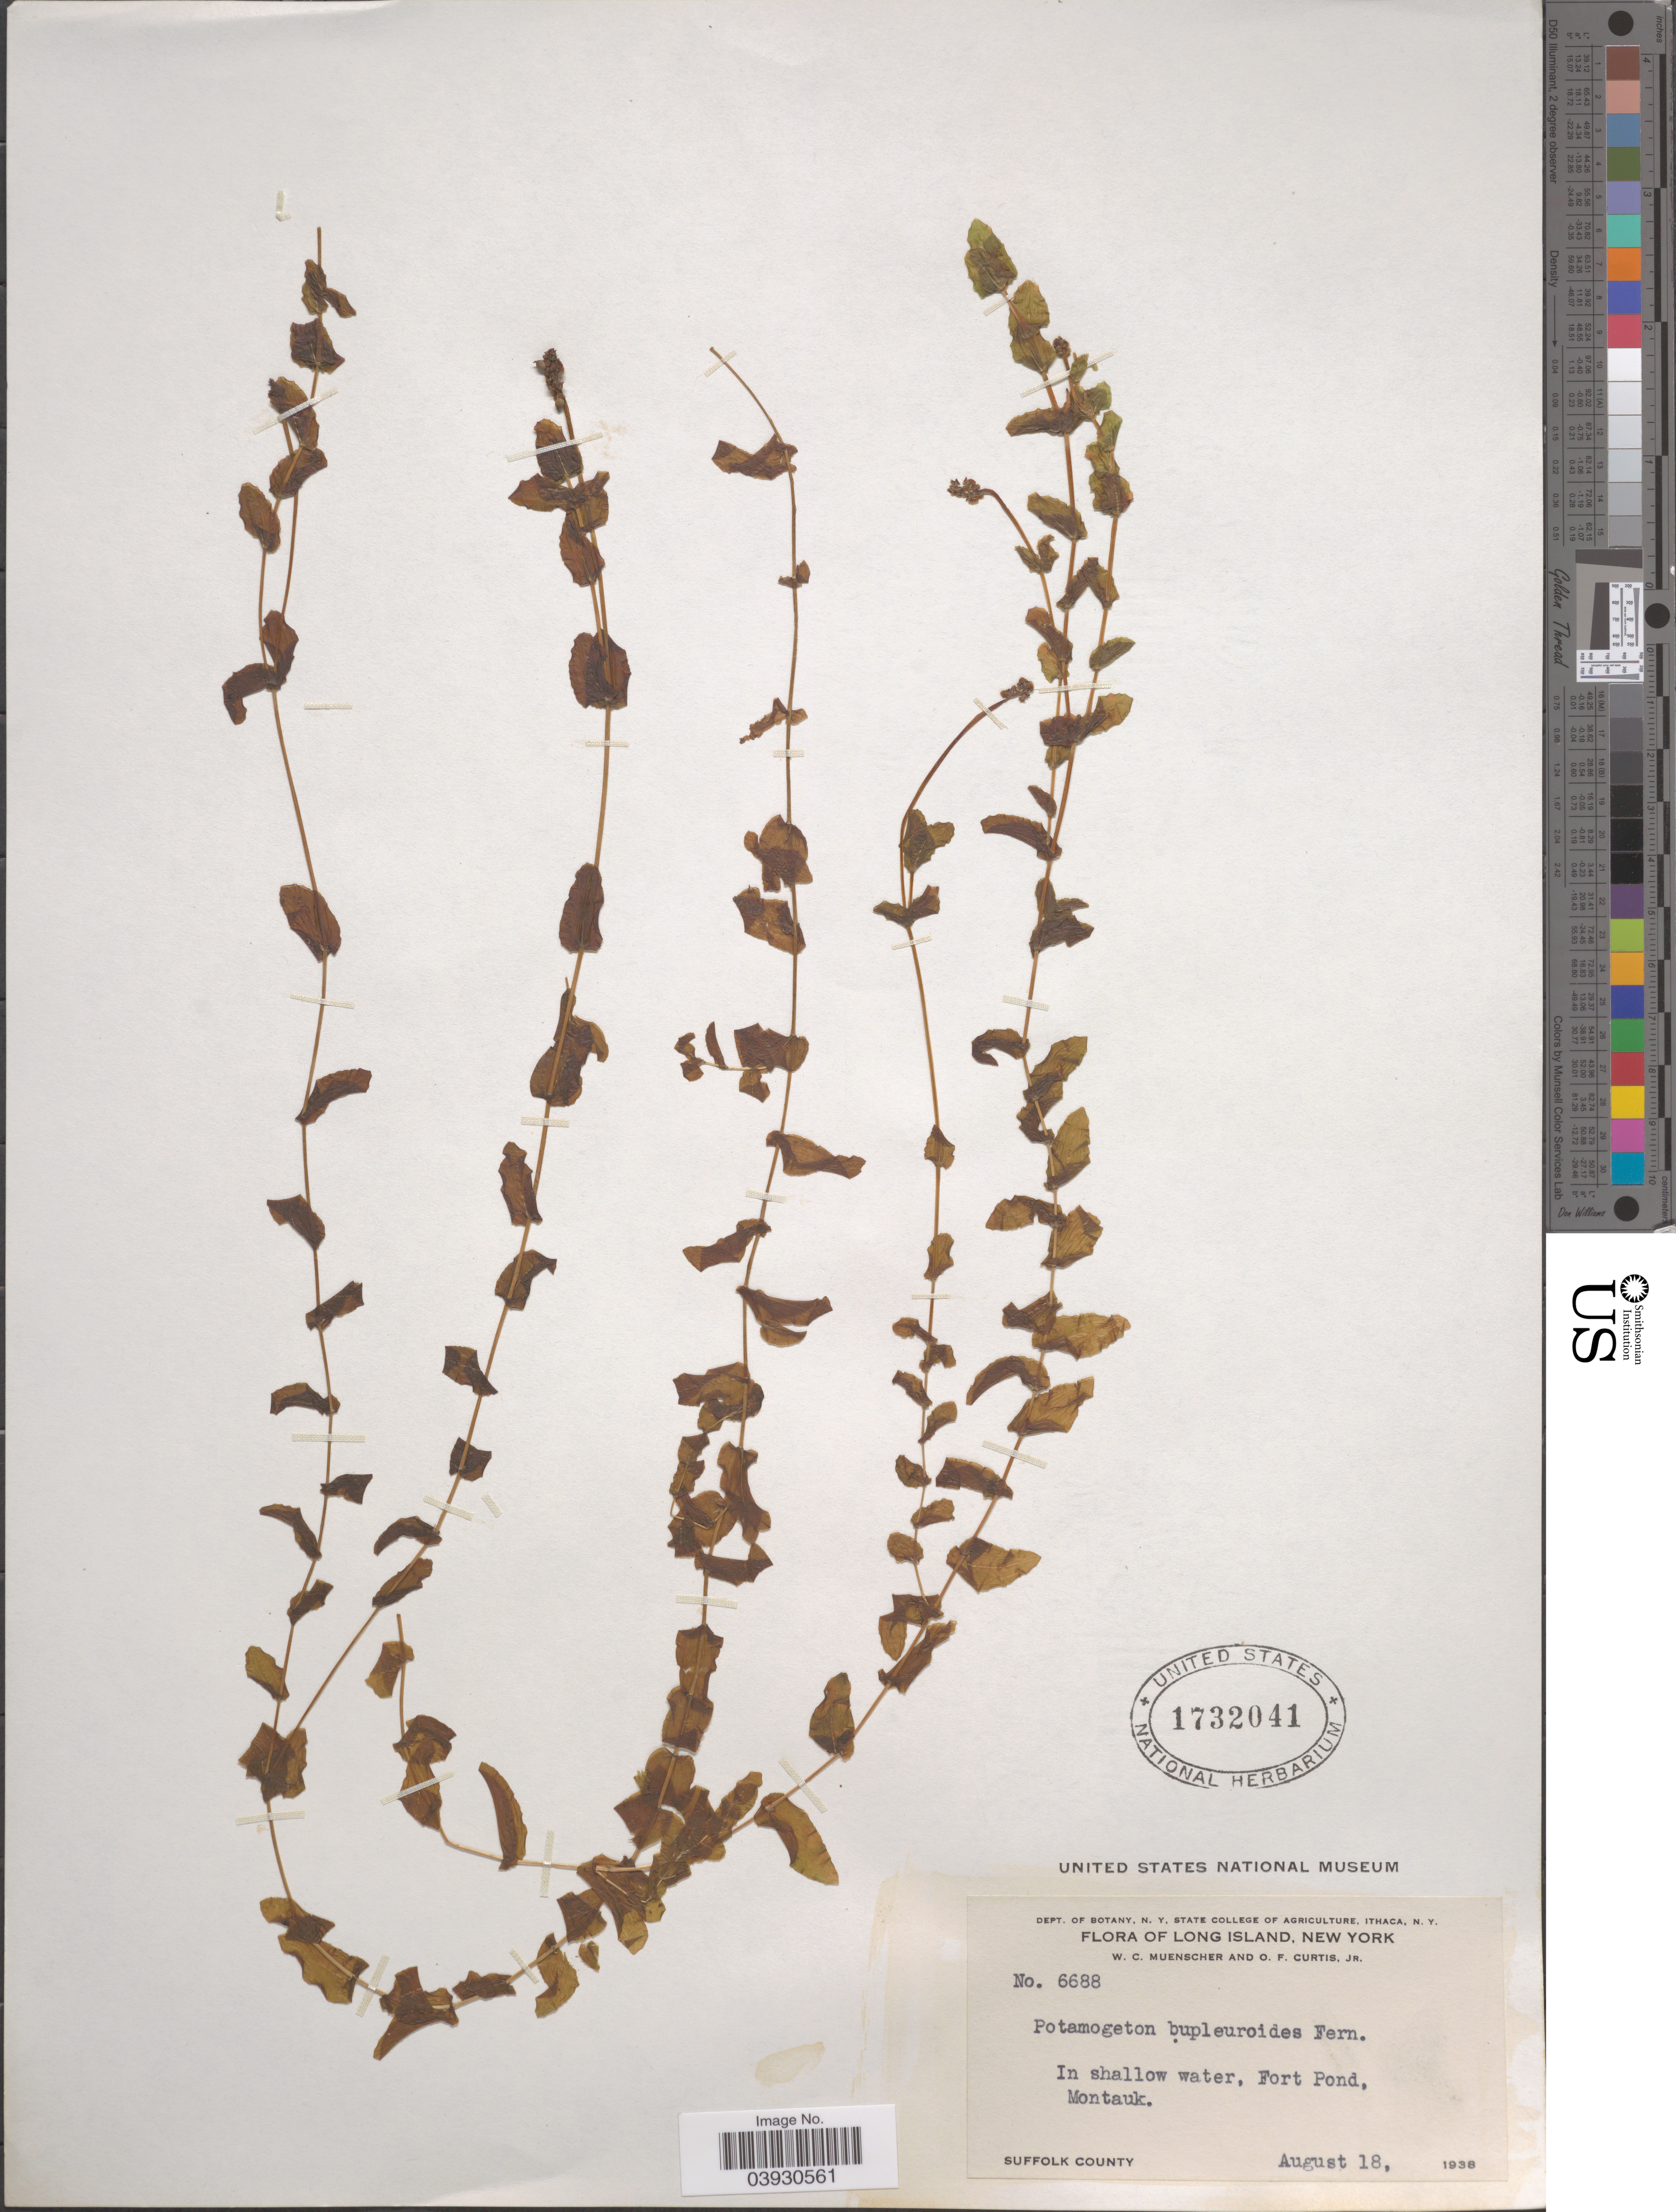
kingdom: Plantae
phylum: Tracheophyta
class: Liliopsida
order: Alismatales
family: Potamogetonaceae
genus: Potamogeton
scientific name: Potamogeton perfoliatus var. bupleuroides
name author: (Fernald) Farw.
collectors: W. Muenscher & O. Curtis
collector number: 6688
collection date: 1938-08-18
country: United States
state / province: New York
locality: Long Island. In shallow water, Fort Pond, Montauk. Suffolk County.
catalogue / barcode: US 1732041